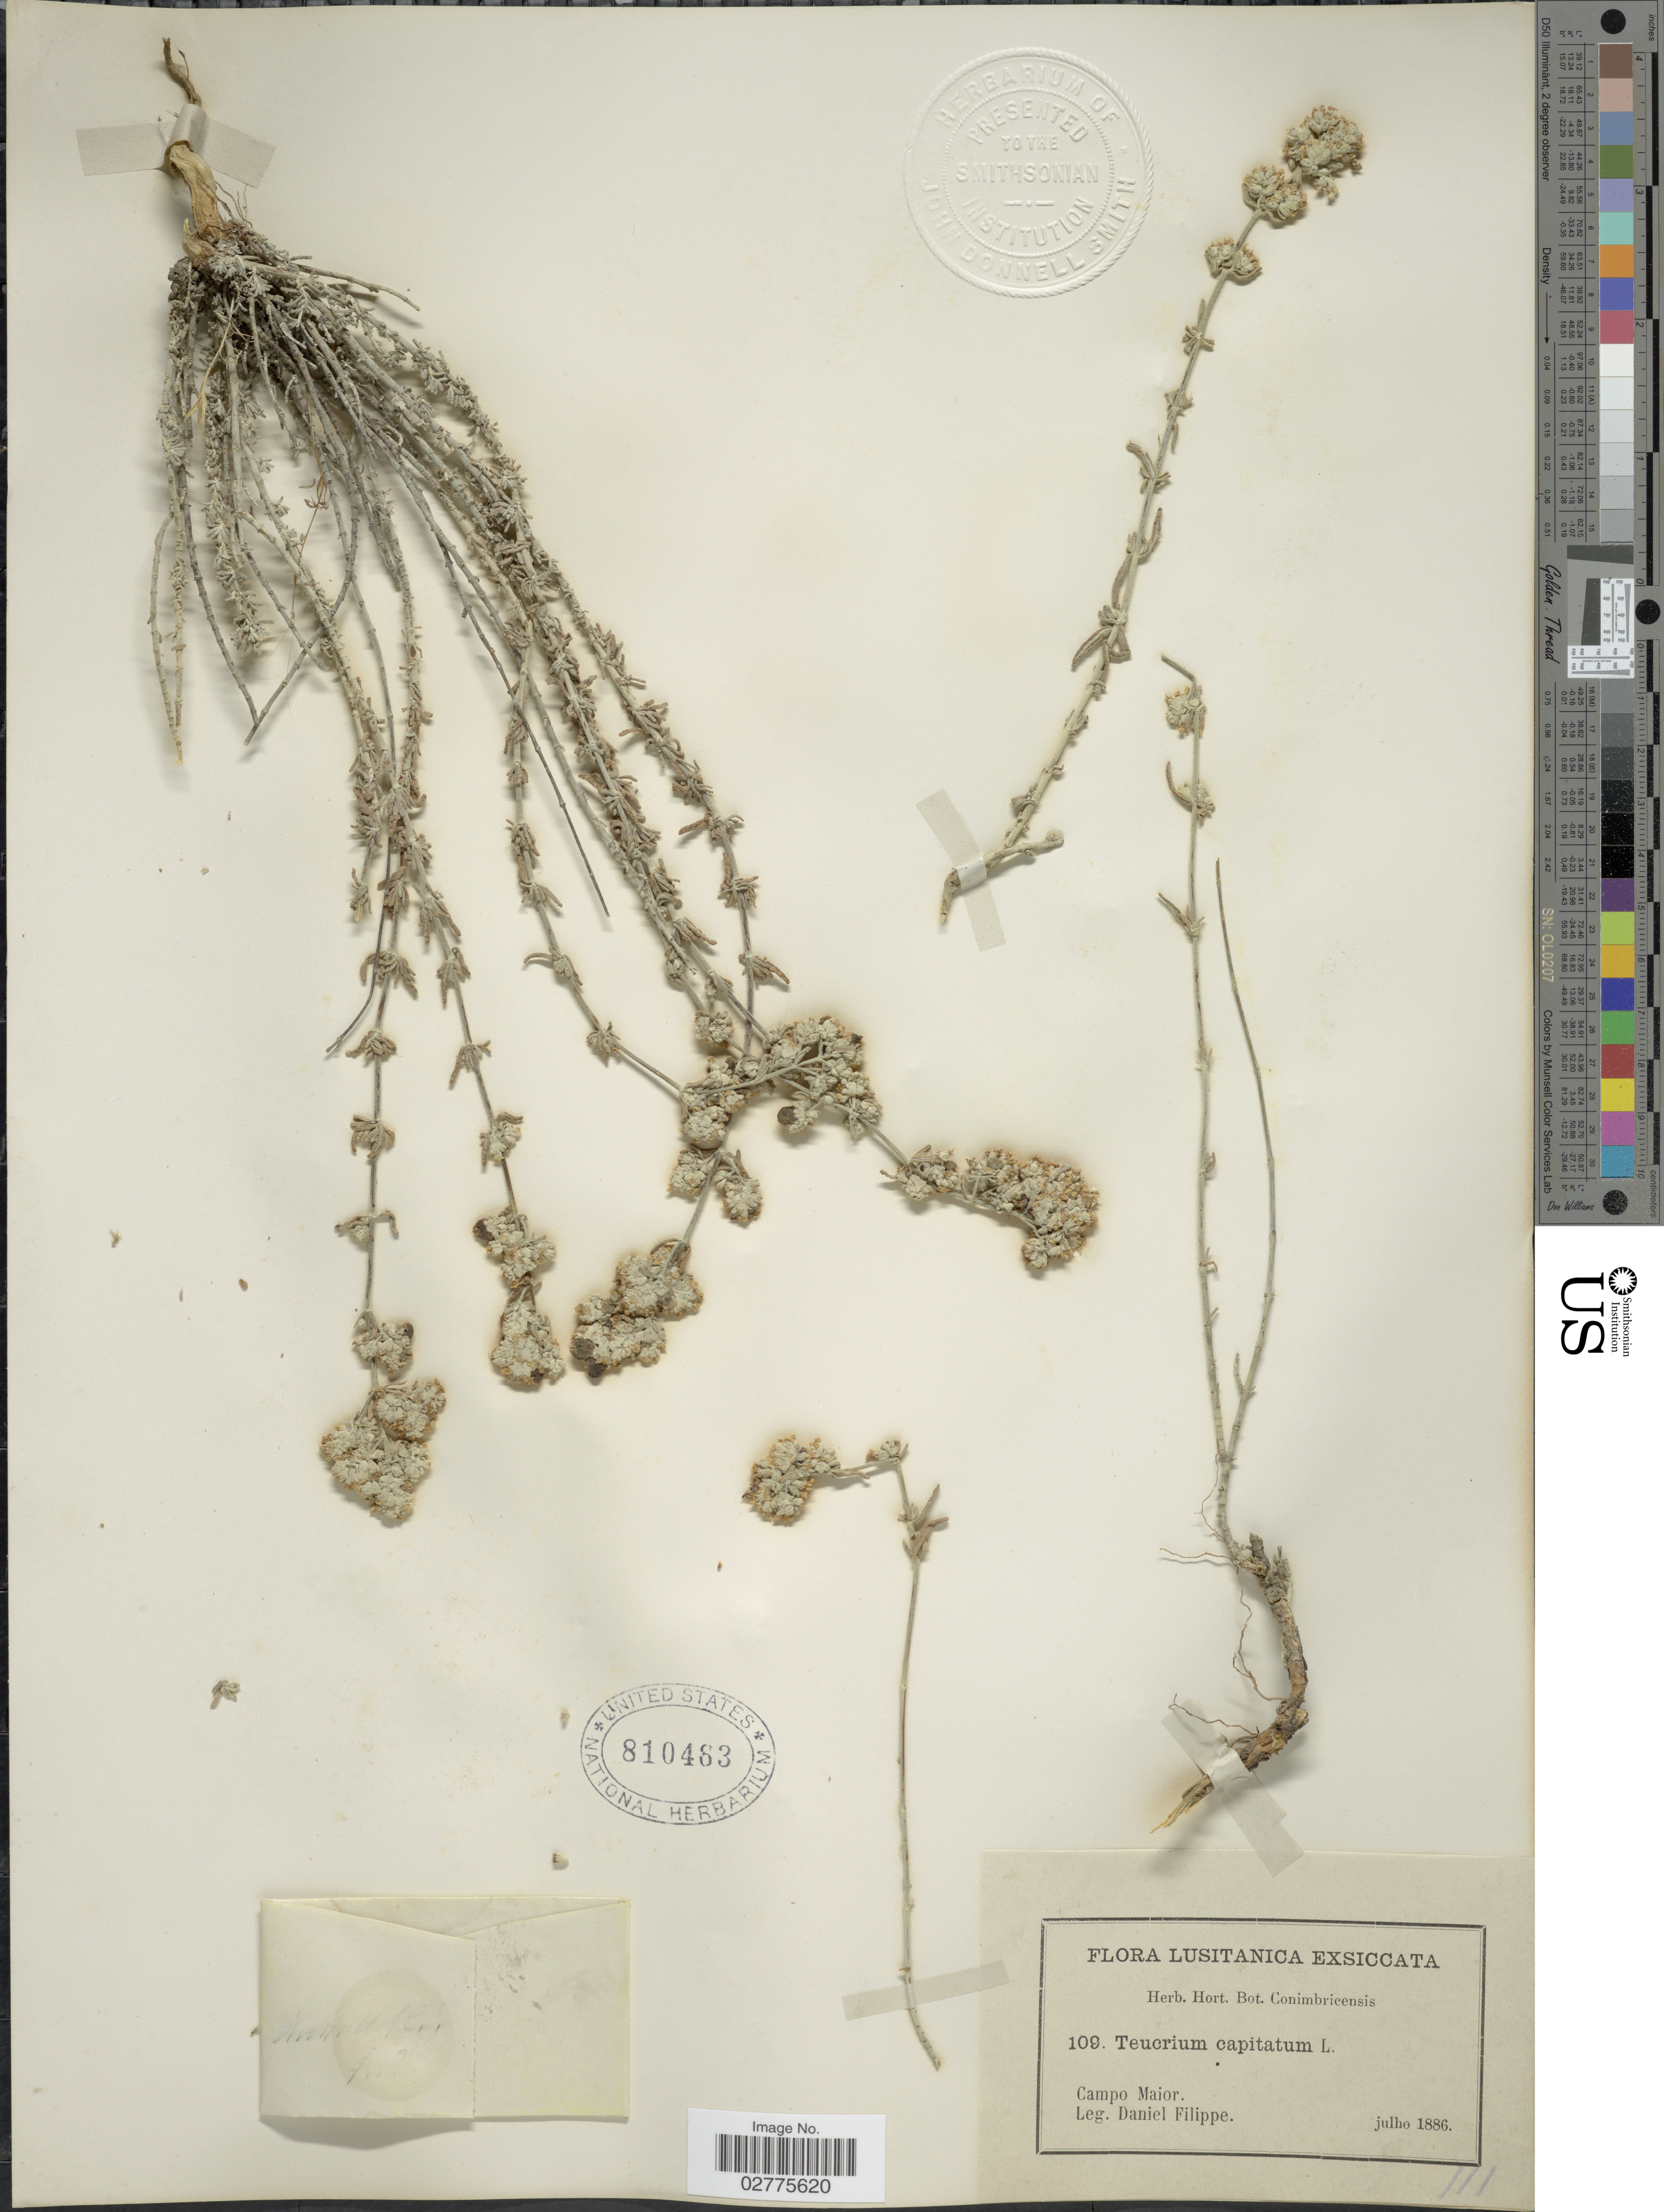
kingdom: Plantae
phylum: Tracheophyta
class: Magnoliopsida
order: Lamiales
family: Lamiaceae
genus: Teucrium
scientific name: Teucrium capitatum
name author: L.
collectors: D. Filippe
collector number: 109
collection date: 1886-07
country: Portugal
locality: Lusitanica, Campo Maior.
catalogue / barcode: US 810463